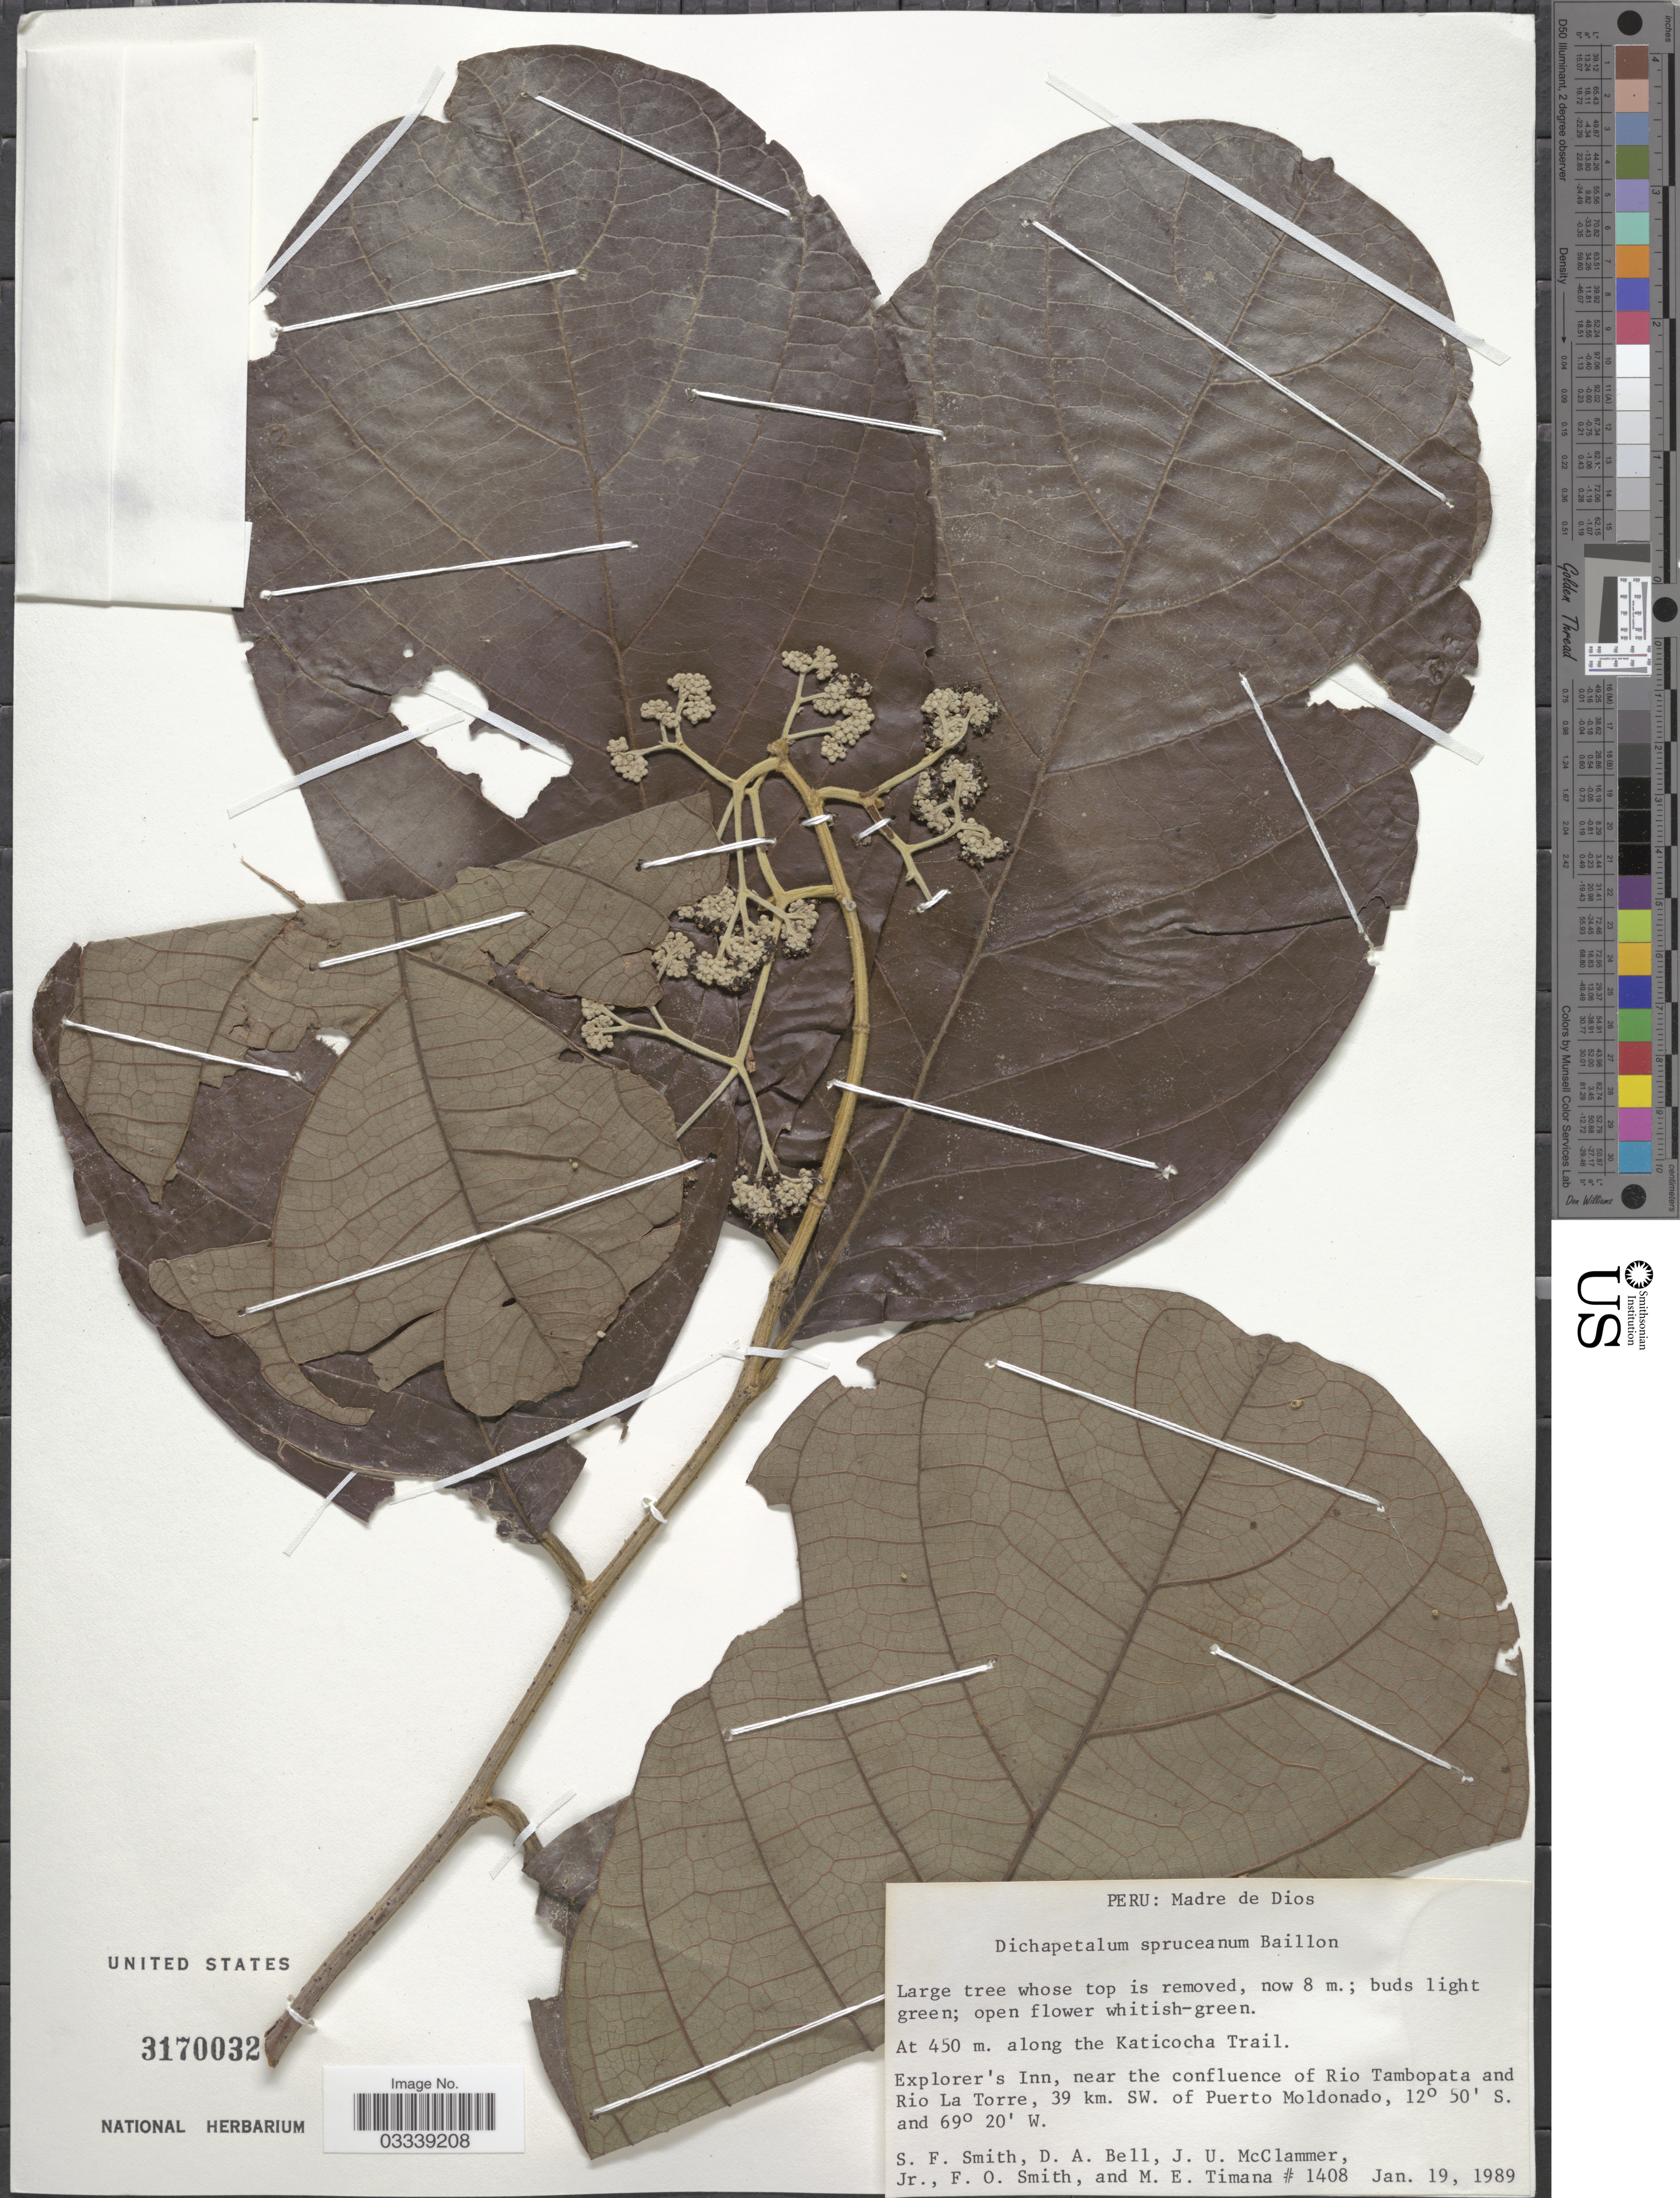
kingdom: Plantae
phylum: Tracheophyta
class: Magnoliopsida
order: Malpighiales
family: Dichapetalaceae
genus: Dichapetalum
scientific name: Dichapetalum spruceanum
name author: Baill.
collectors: S.F. Smith, D. A. Bell, J. McClammer Jr. & F. Smith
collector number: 1408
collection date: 1989-01-19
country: Peru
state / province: Madre de Dios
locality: At 450 m along the Katicocha trail. Explorer's Inn, near the confluence of Rio Tambopata and Rio La Torre, 39 km. SW. of Puerto Moldonado.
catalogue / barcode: US 3170032